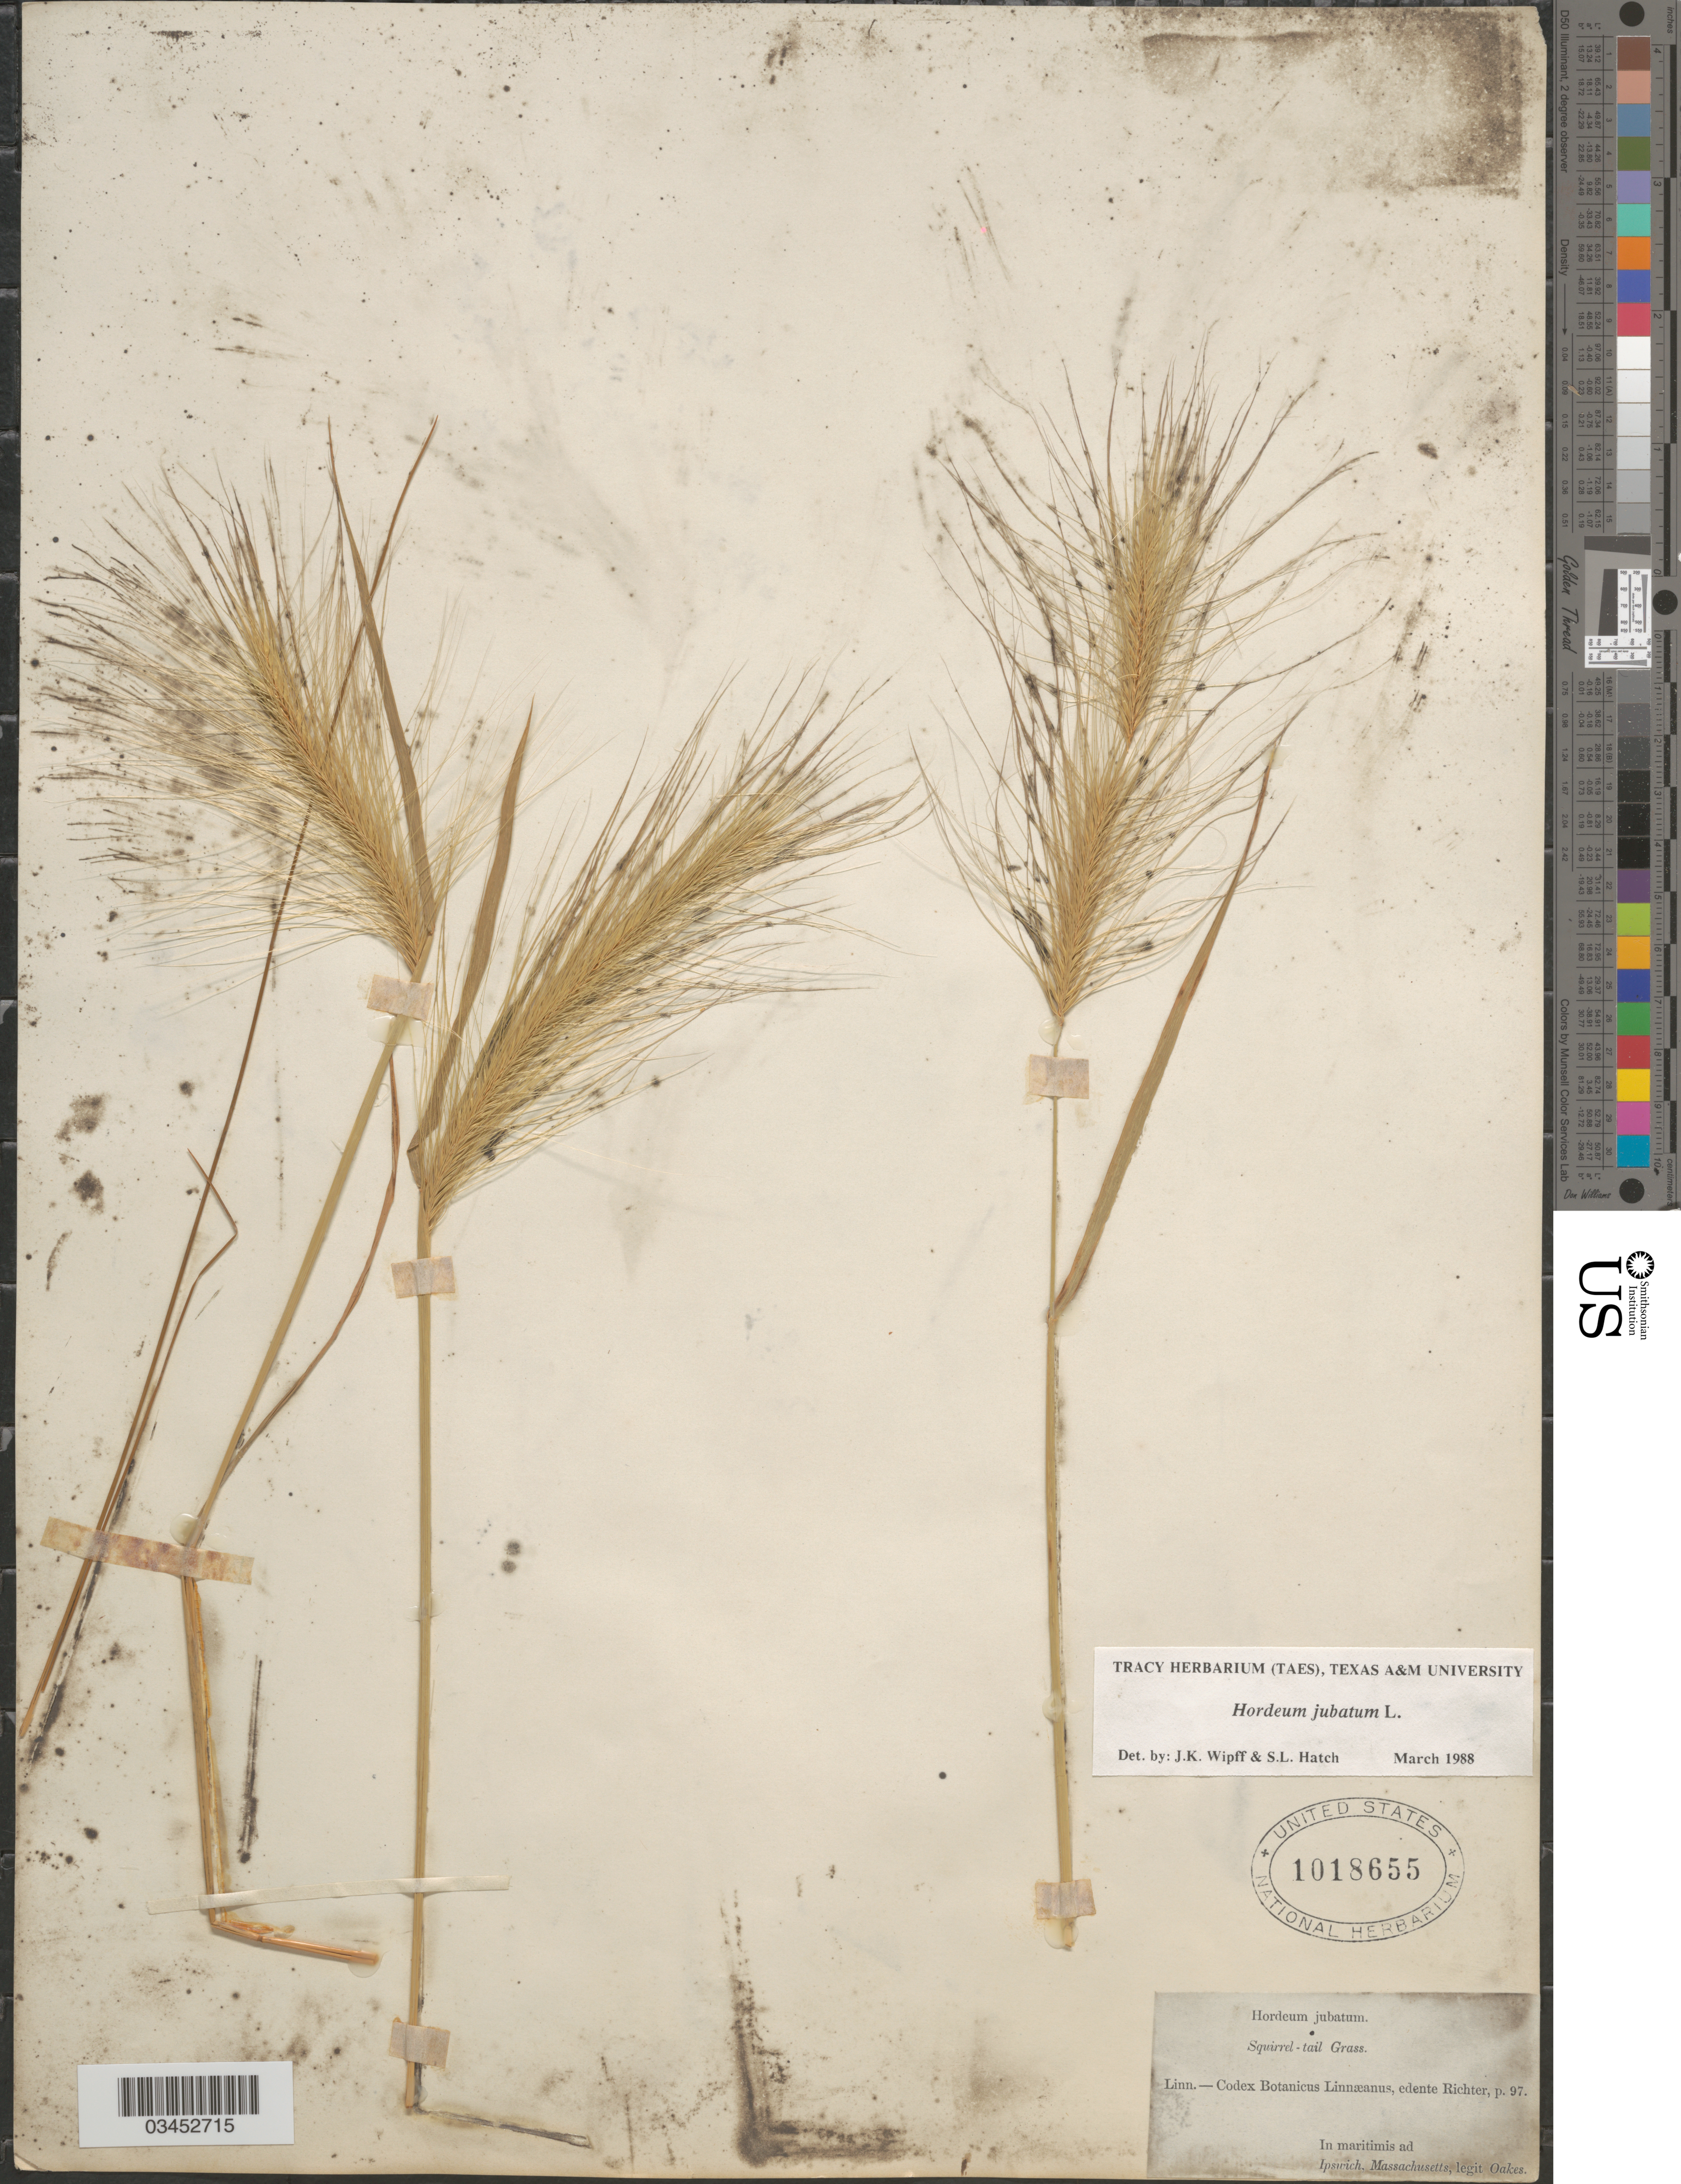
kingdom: Plantae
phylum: Tracheophyta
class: Liliopsida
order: Poales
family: Poaceae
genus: Hordeum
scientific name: Hordeum jubatum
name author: L.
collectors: -. Oakes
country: United States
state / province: Massachusetts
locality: In maritimis ad Ipswich.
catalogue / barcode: US 1018655